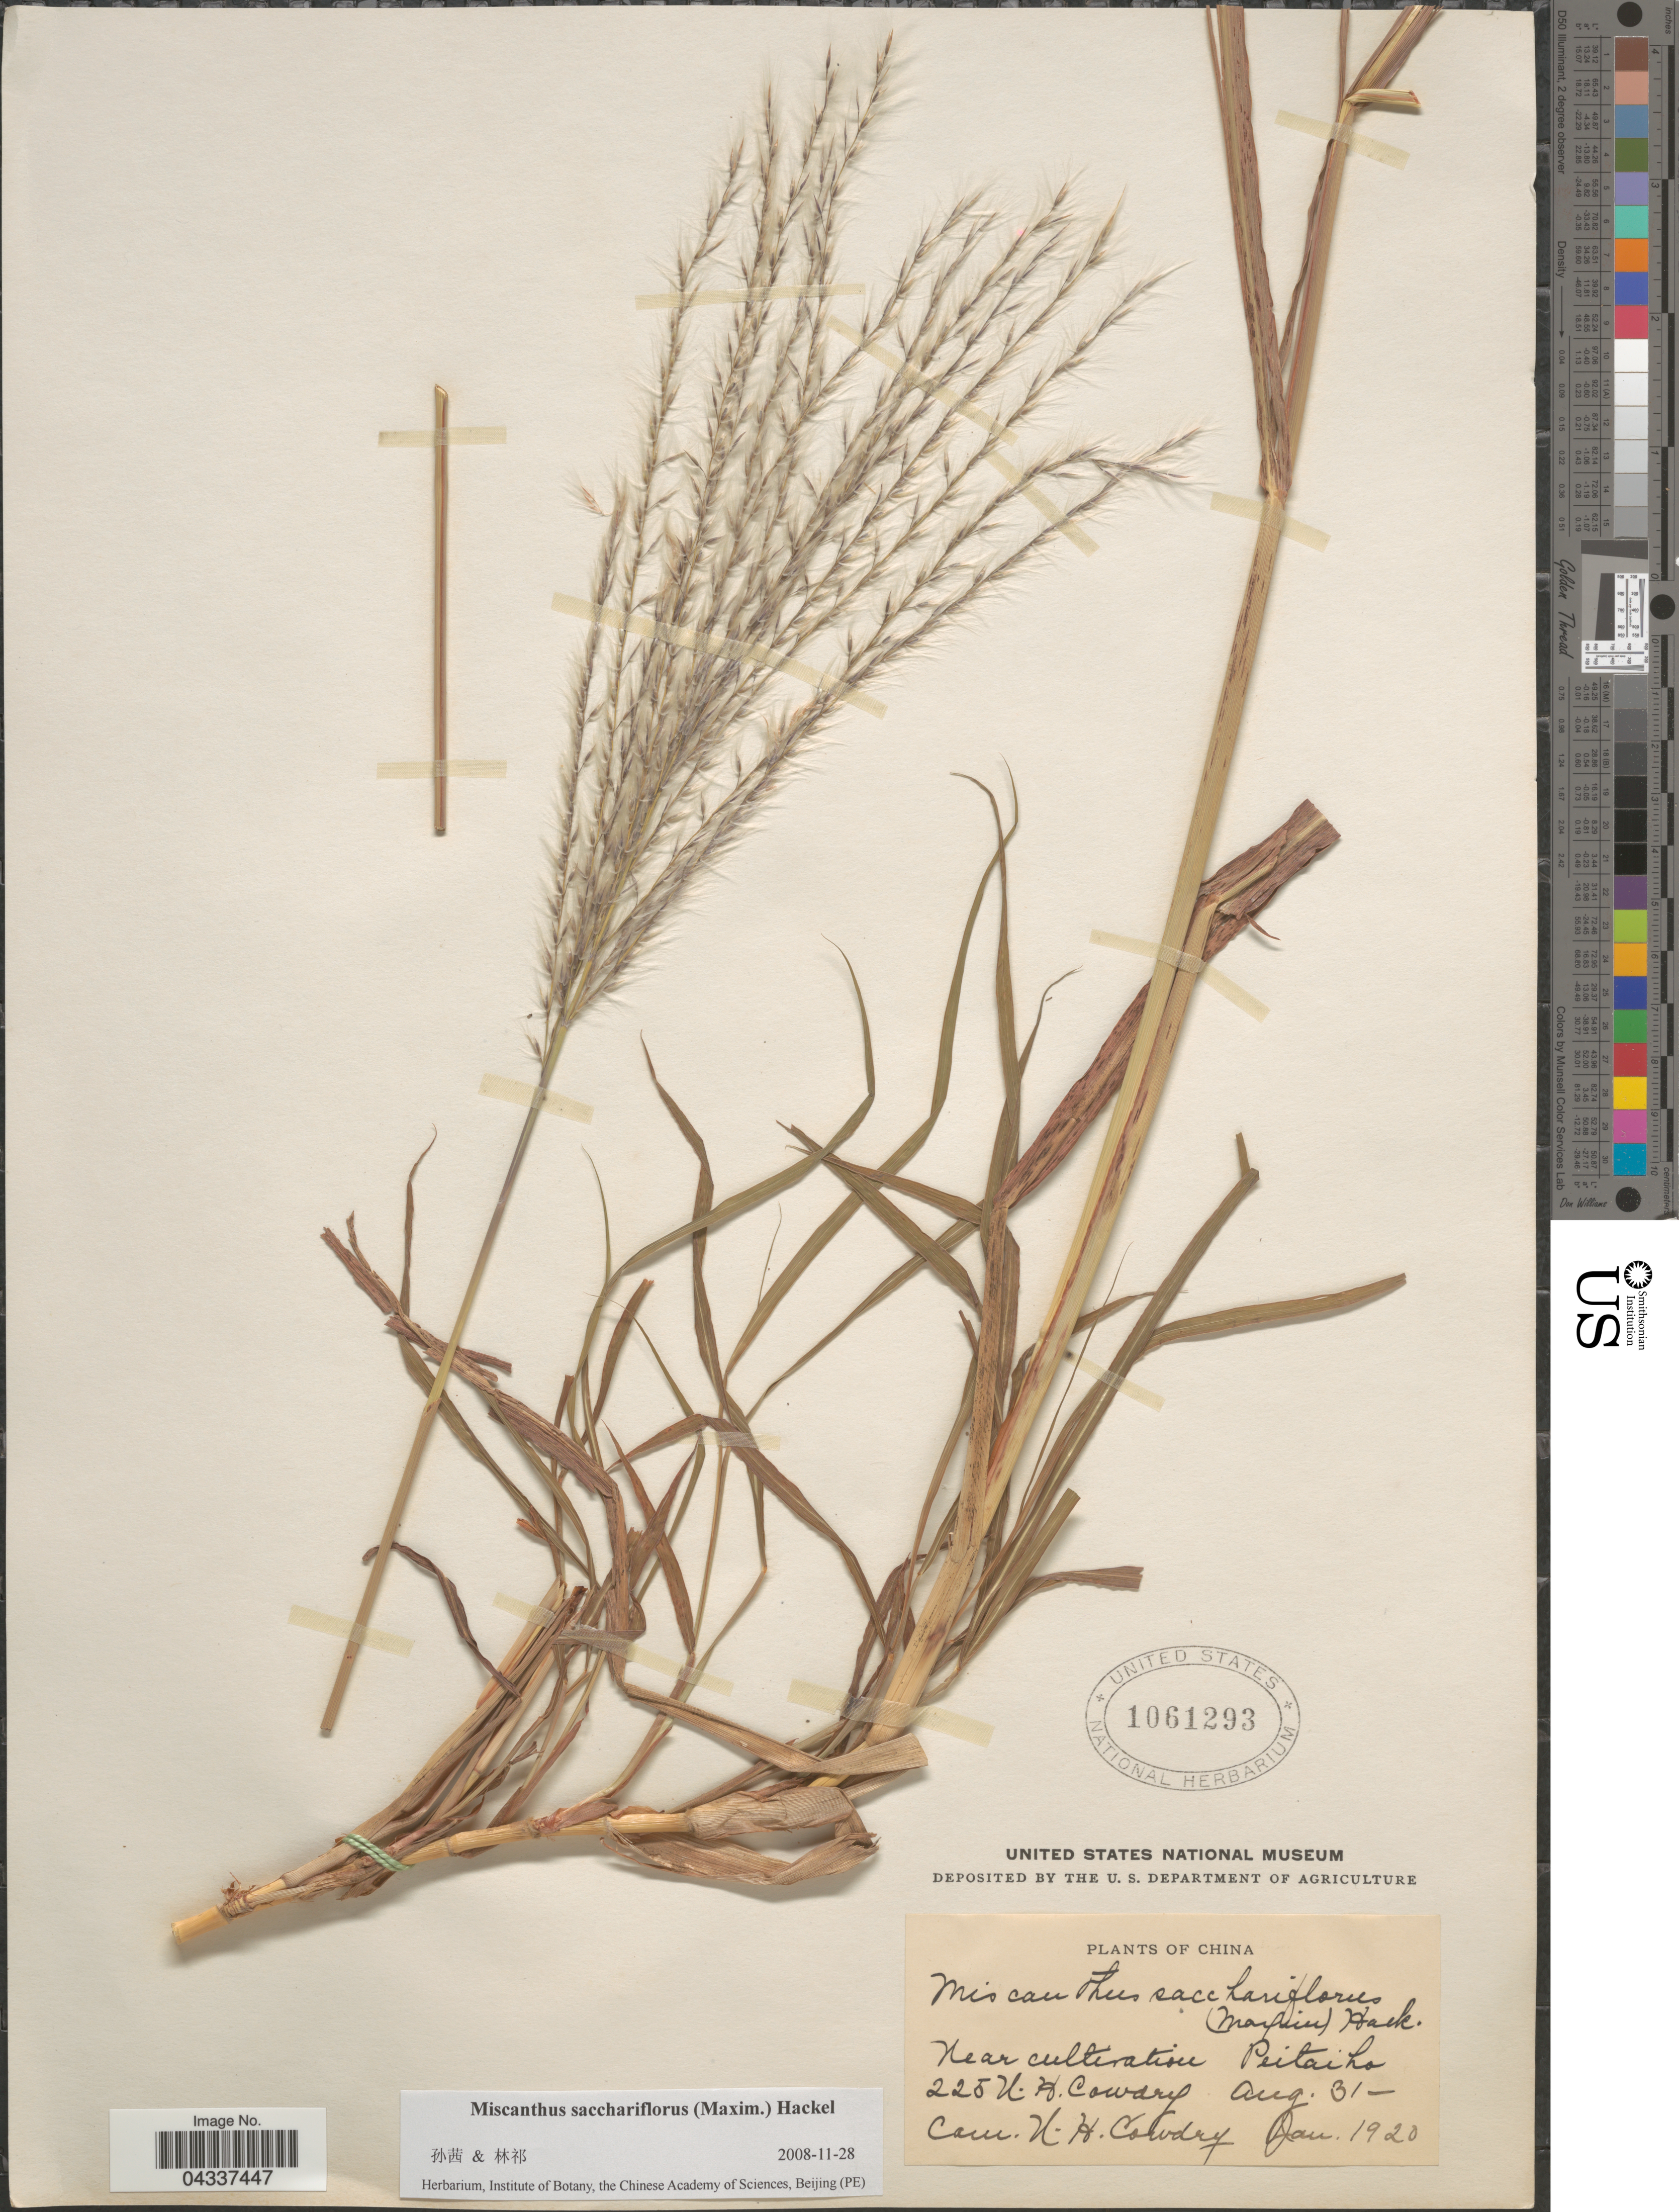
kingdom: Plantae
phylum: Tracheophyta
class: Liliopsida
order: Poales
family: Poaceae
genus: Miscanthus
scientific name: Miscanthus sacchariflorus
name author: (Maxim.) Hack.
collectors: N. H. Cowdry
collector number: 225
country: China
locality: Near cultivation. Peitaho.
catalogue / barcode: US 1061293